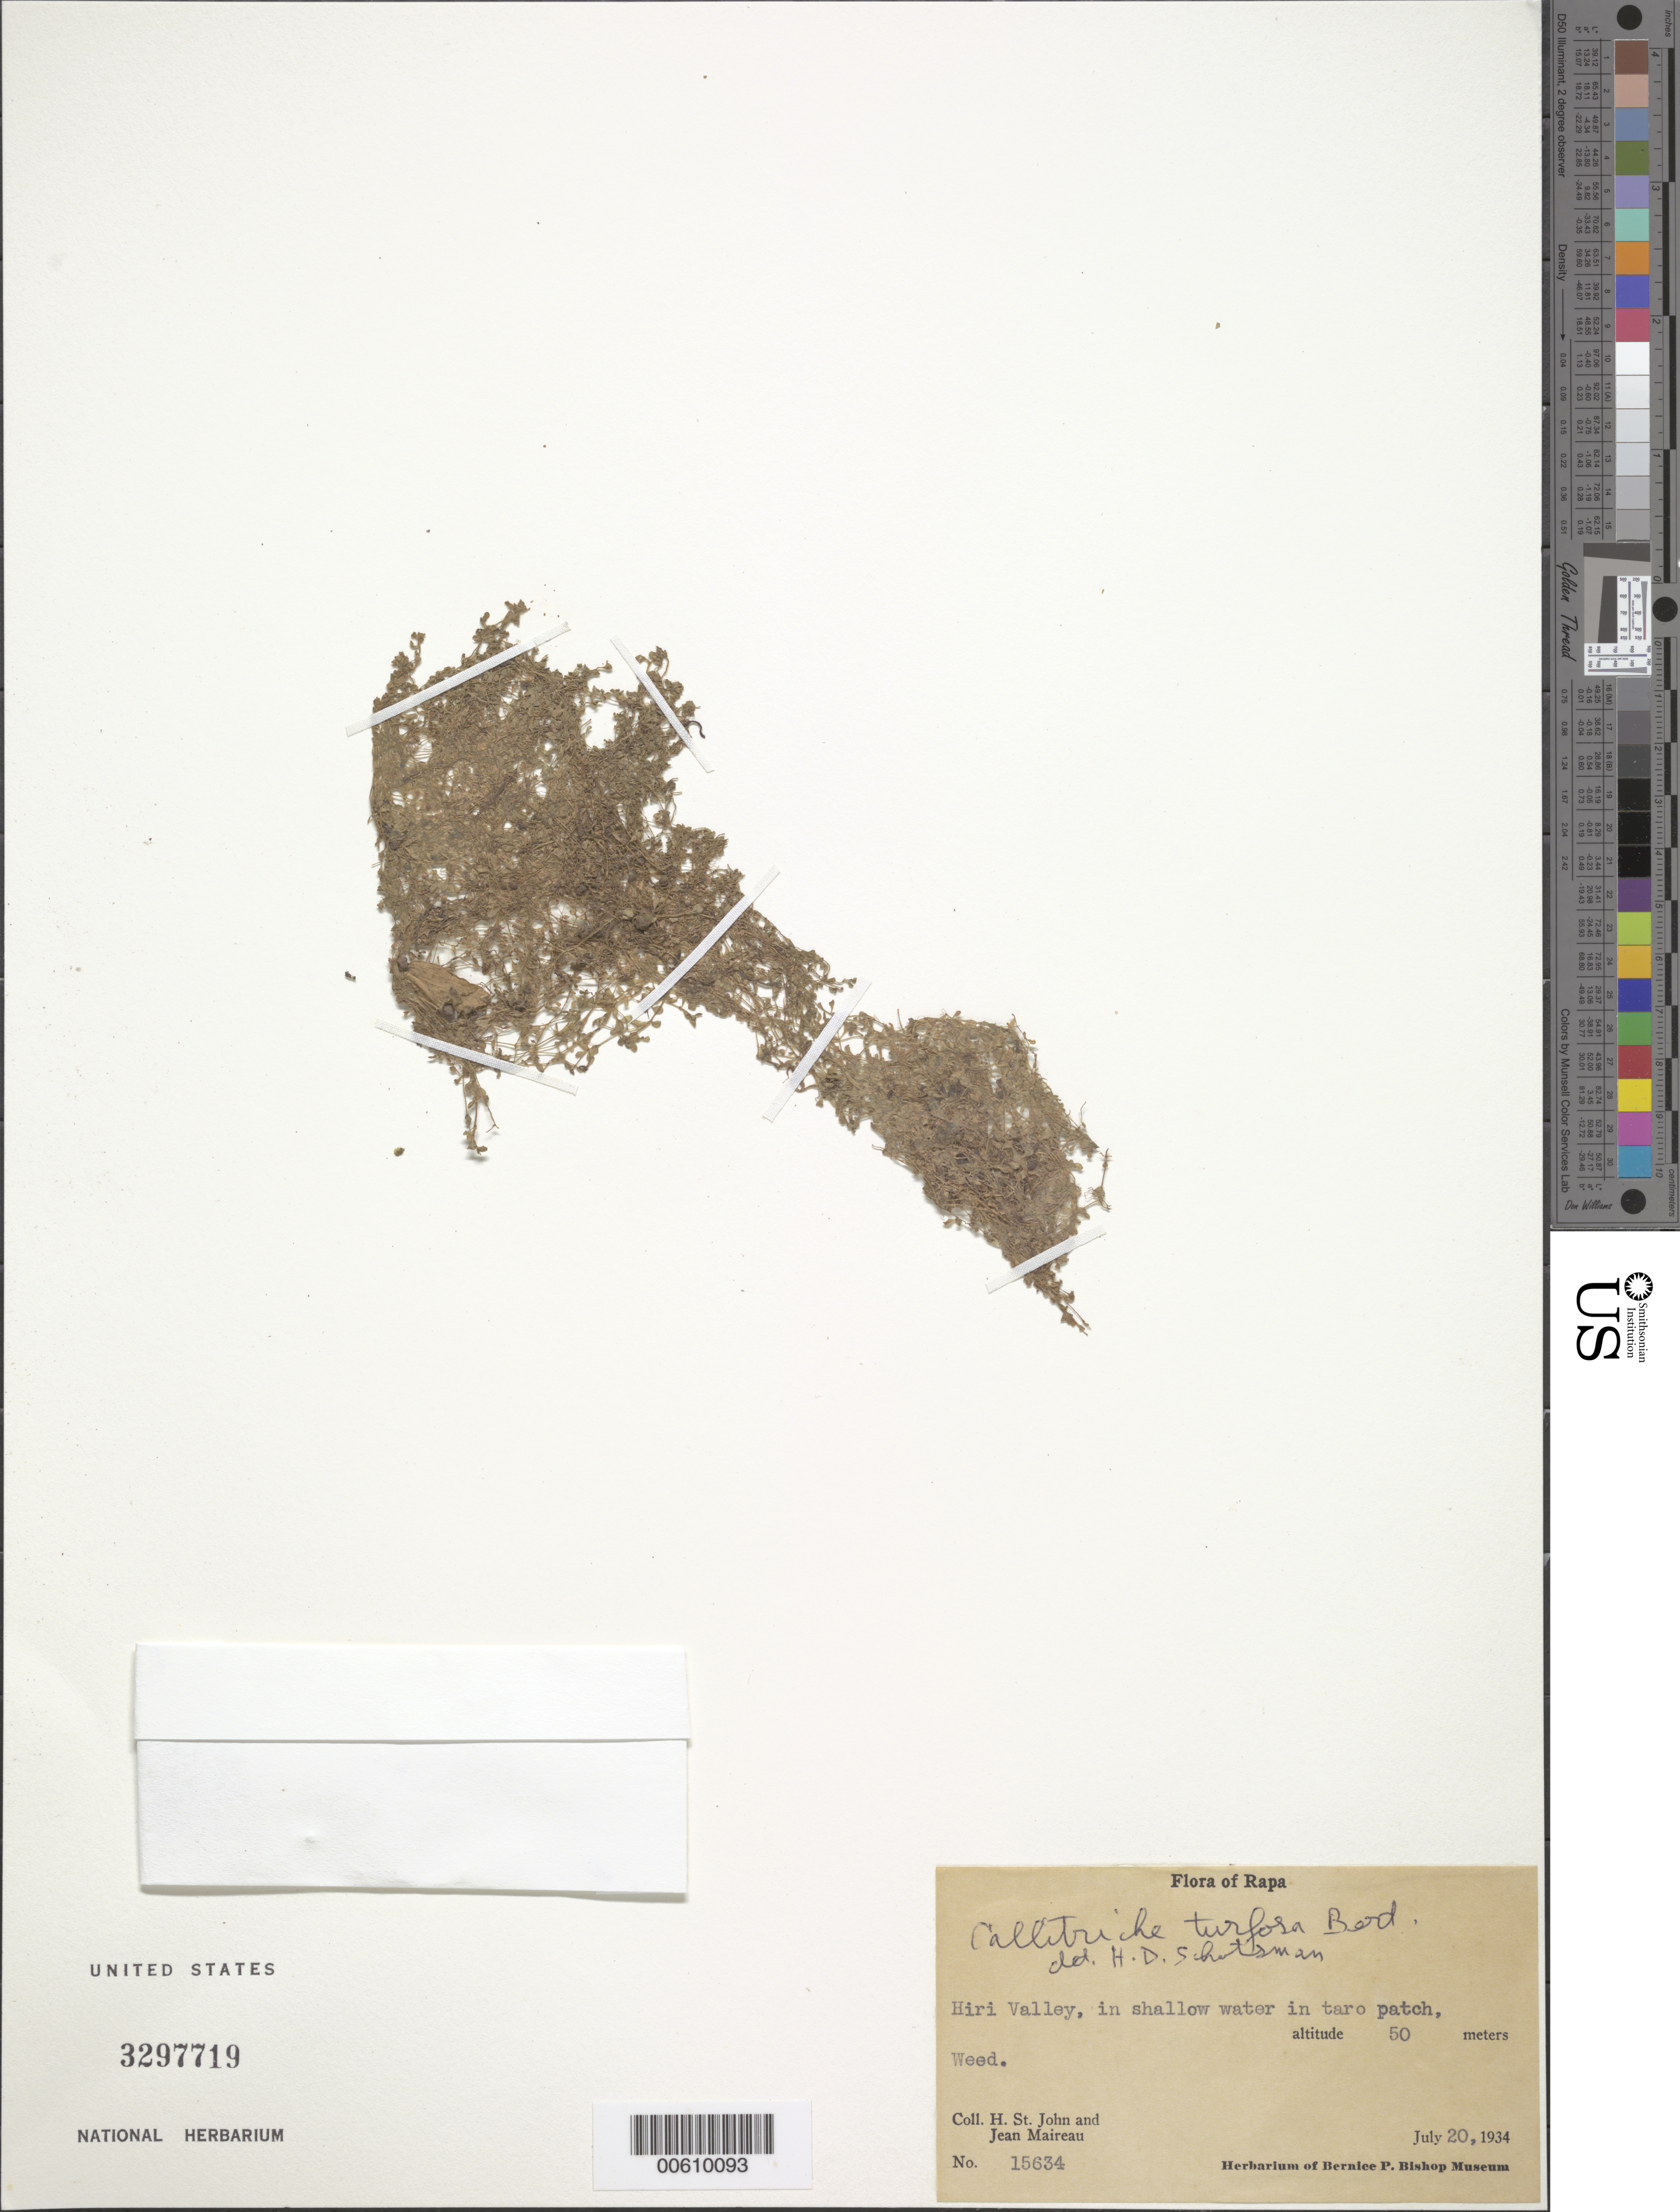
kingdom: Plantae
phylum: Tracheophyta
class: Magnoliopsida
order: Lamiales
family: Plantaginaceae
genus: Callitriche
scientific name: Callitriche turfosa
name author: Bertero ex Hegelm.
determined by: Schotsman, H. D.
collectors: H. St. John & J. Maireau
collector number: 15634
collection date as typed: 20 Jul 1934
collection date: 1934-07-20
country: French Polynesia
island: Rapa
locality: Hiri Valley [Tubuai Is.]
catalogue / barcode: US 3297719